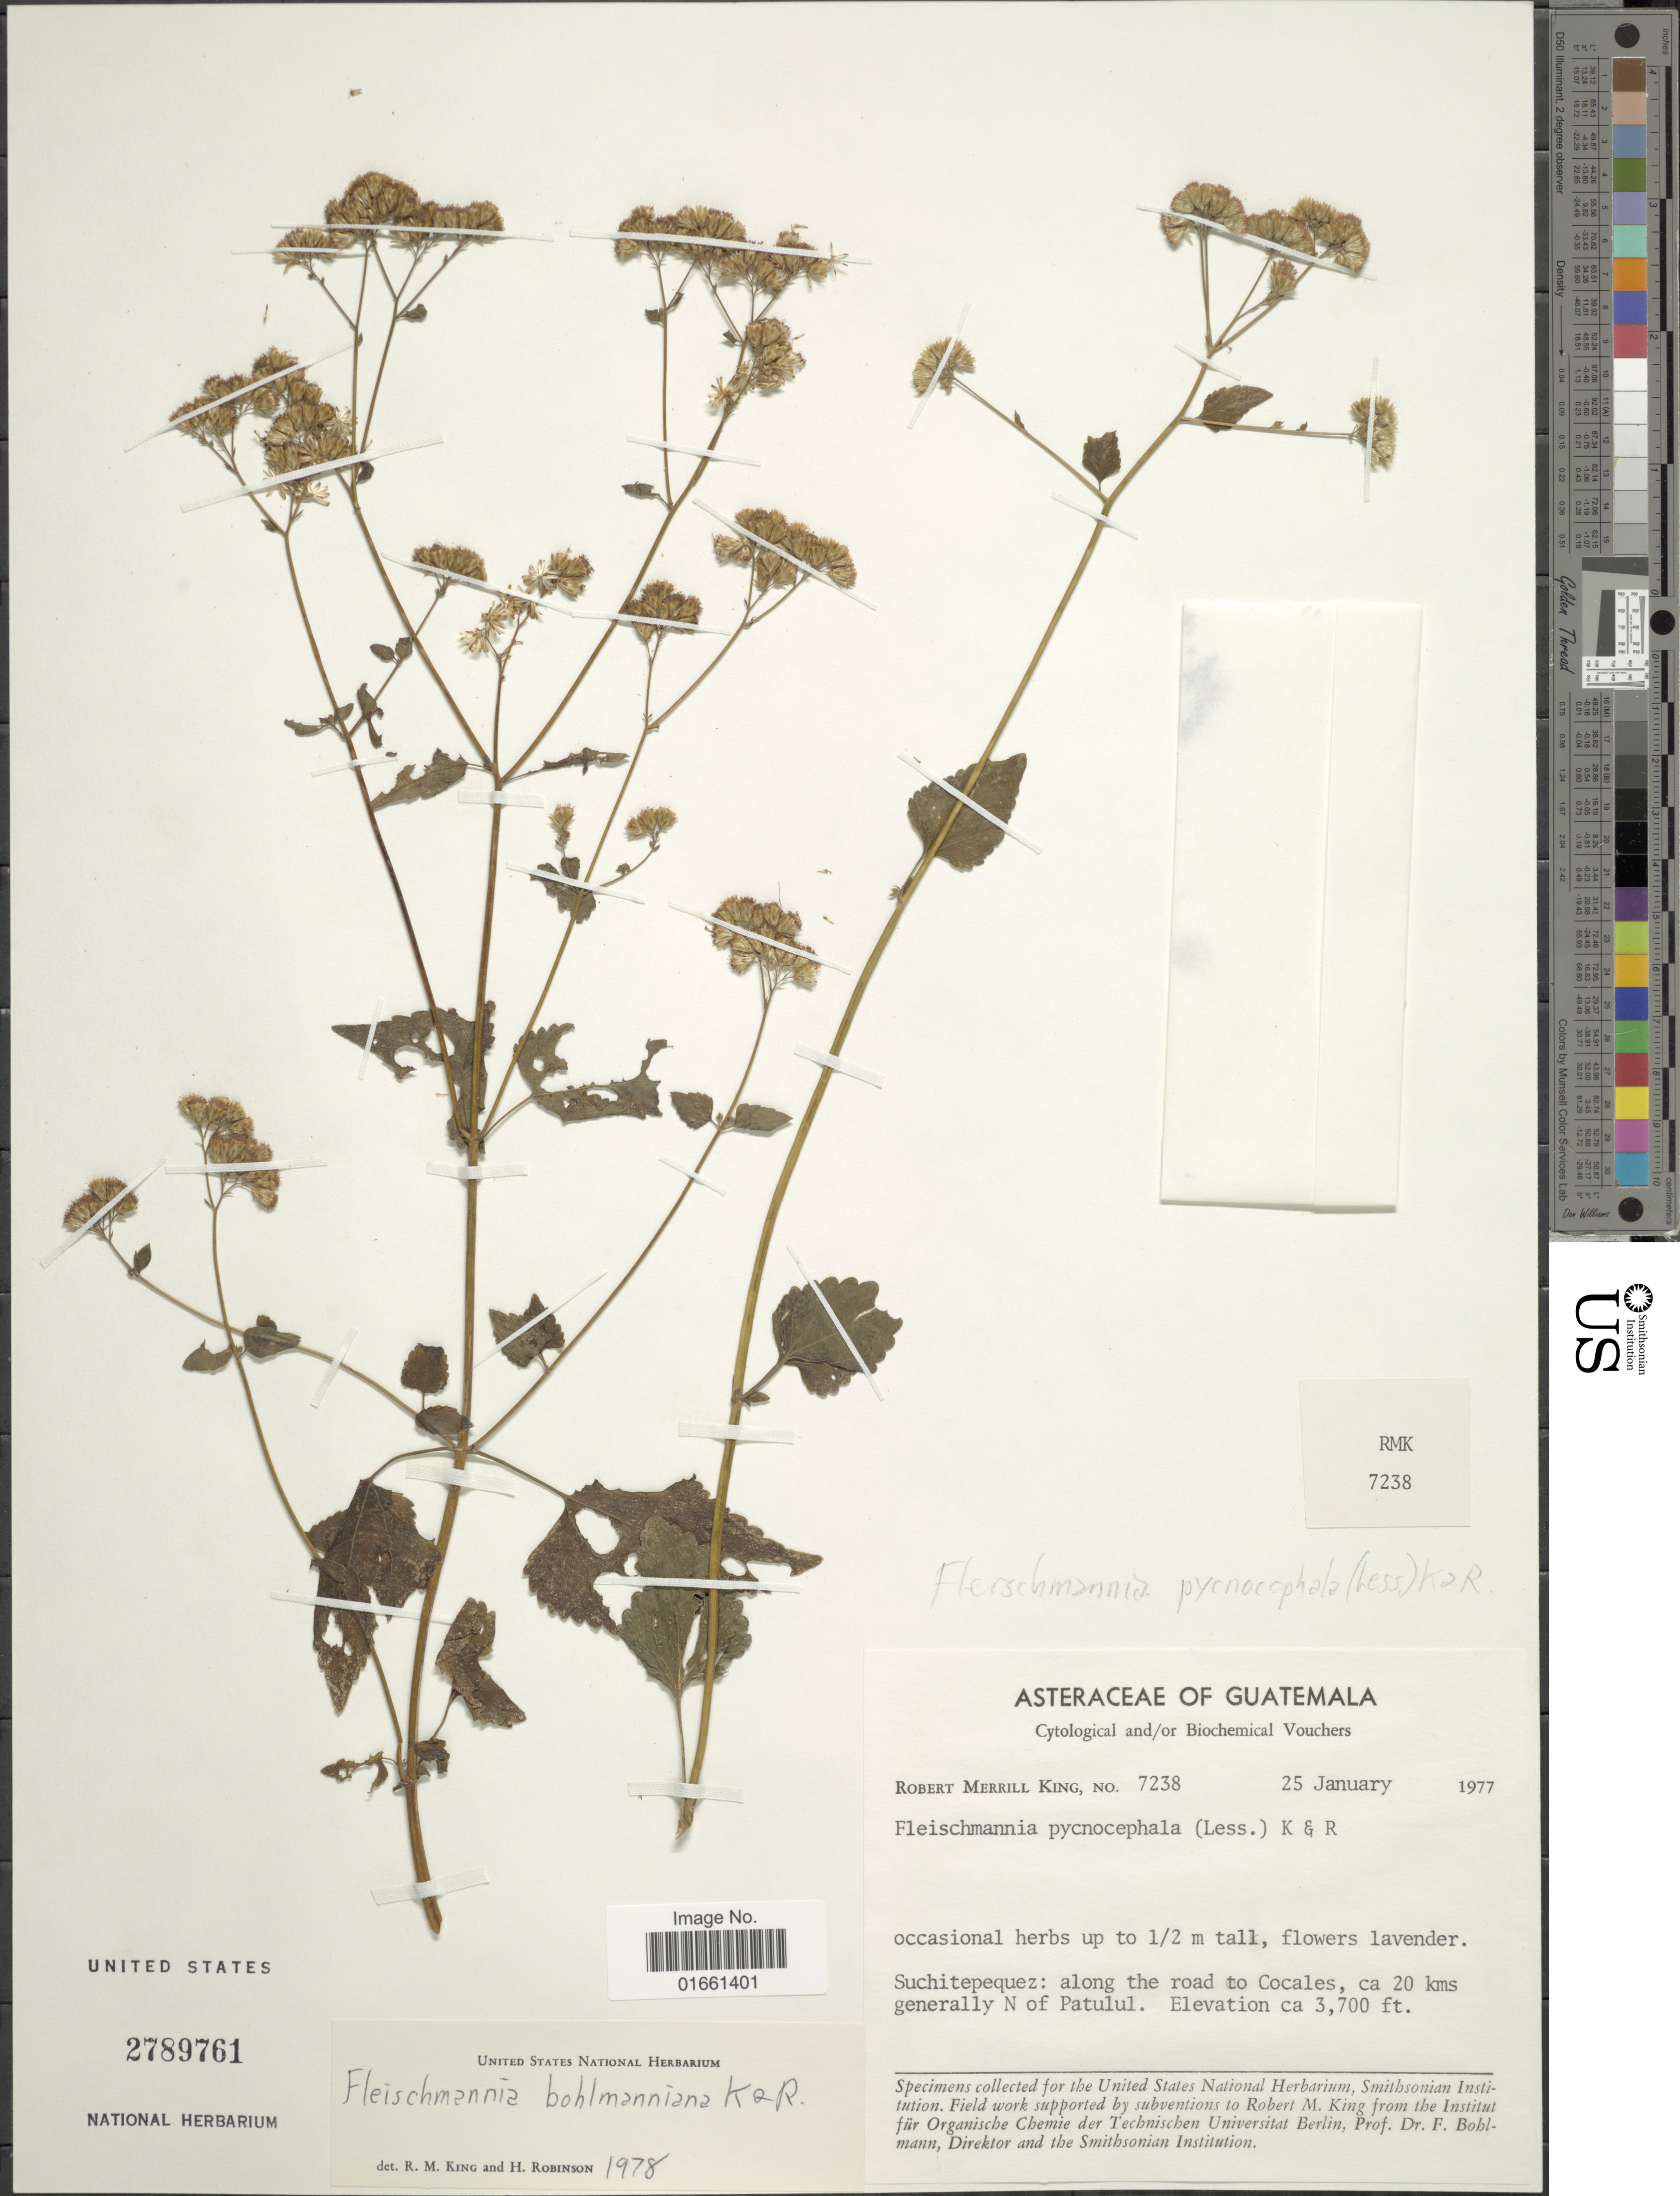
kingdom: Plantae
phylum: Tracheophyta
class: Magnoliopsida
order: Asterales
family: Asteraceae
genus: Fleischmannia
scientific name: Fleischmannia bohlmanniana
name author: R.M. King & H. Rob.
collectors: R. M. King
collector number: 7238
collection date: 1977-01-25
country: Guatemala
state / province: Suchitepéquez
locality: Along the road to Cocales, ca 20 kms generally N of Patulul.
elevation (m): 1128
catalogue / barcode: US 2789761